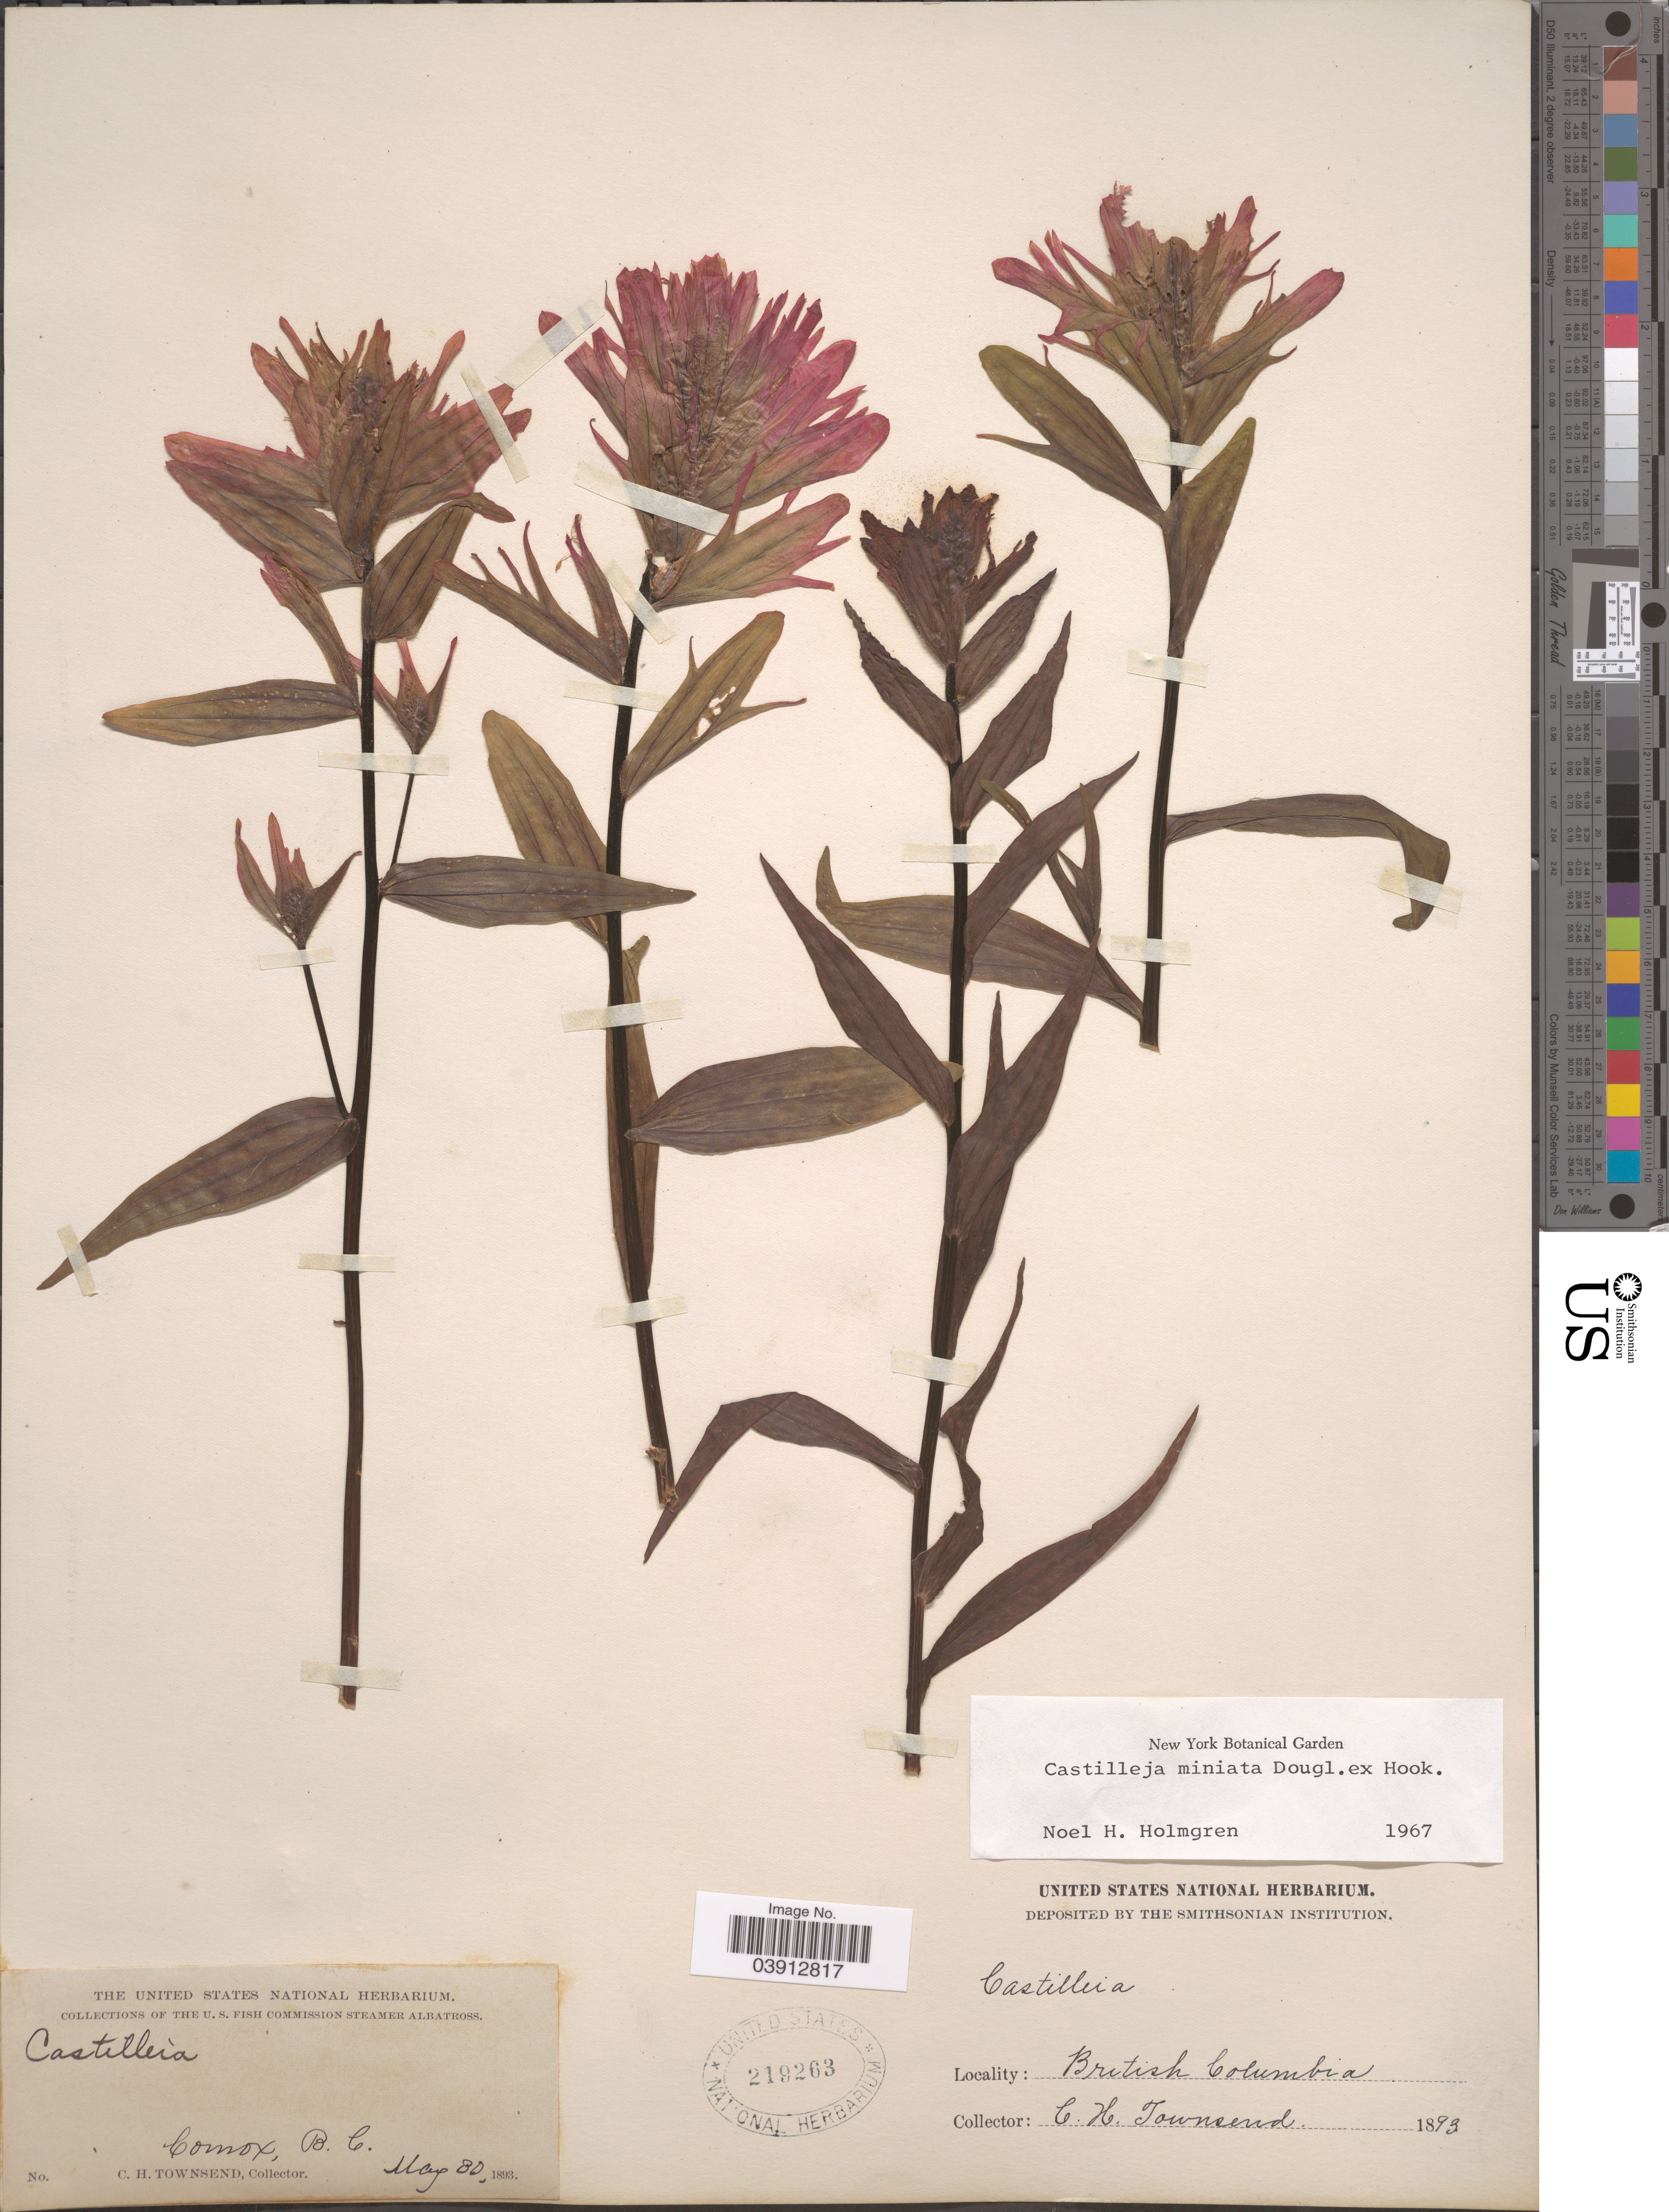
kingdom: Plantae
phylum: Tracheophyta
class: Magnoliopsida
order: Lamiales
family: Orobanchaceae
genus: Castilleja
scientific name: Castilleja miniata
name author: Douglas ex Hook.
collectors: C. H. Townsend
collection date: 1893-05-30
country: Canada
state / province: British Columbia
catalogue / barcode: US 219263